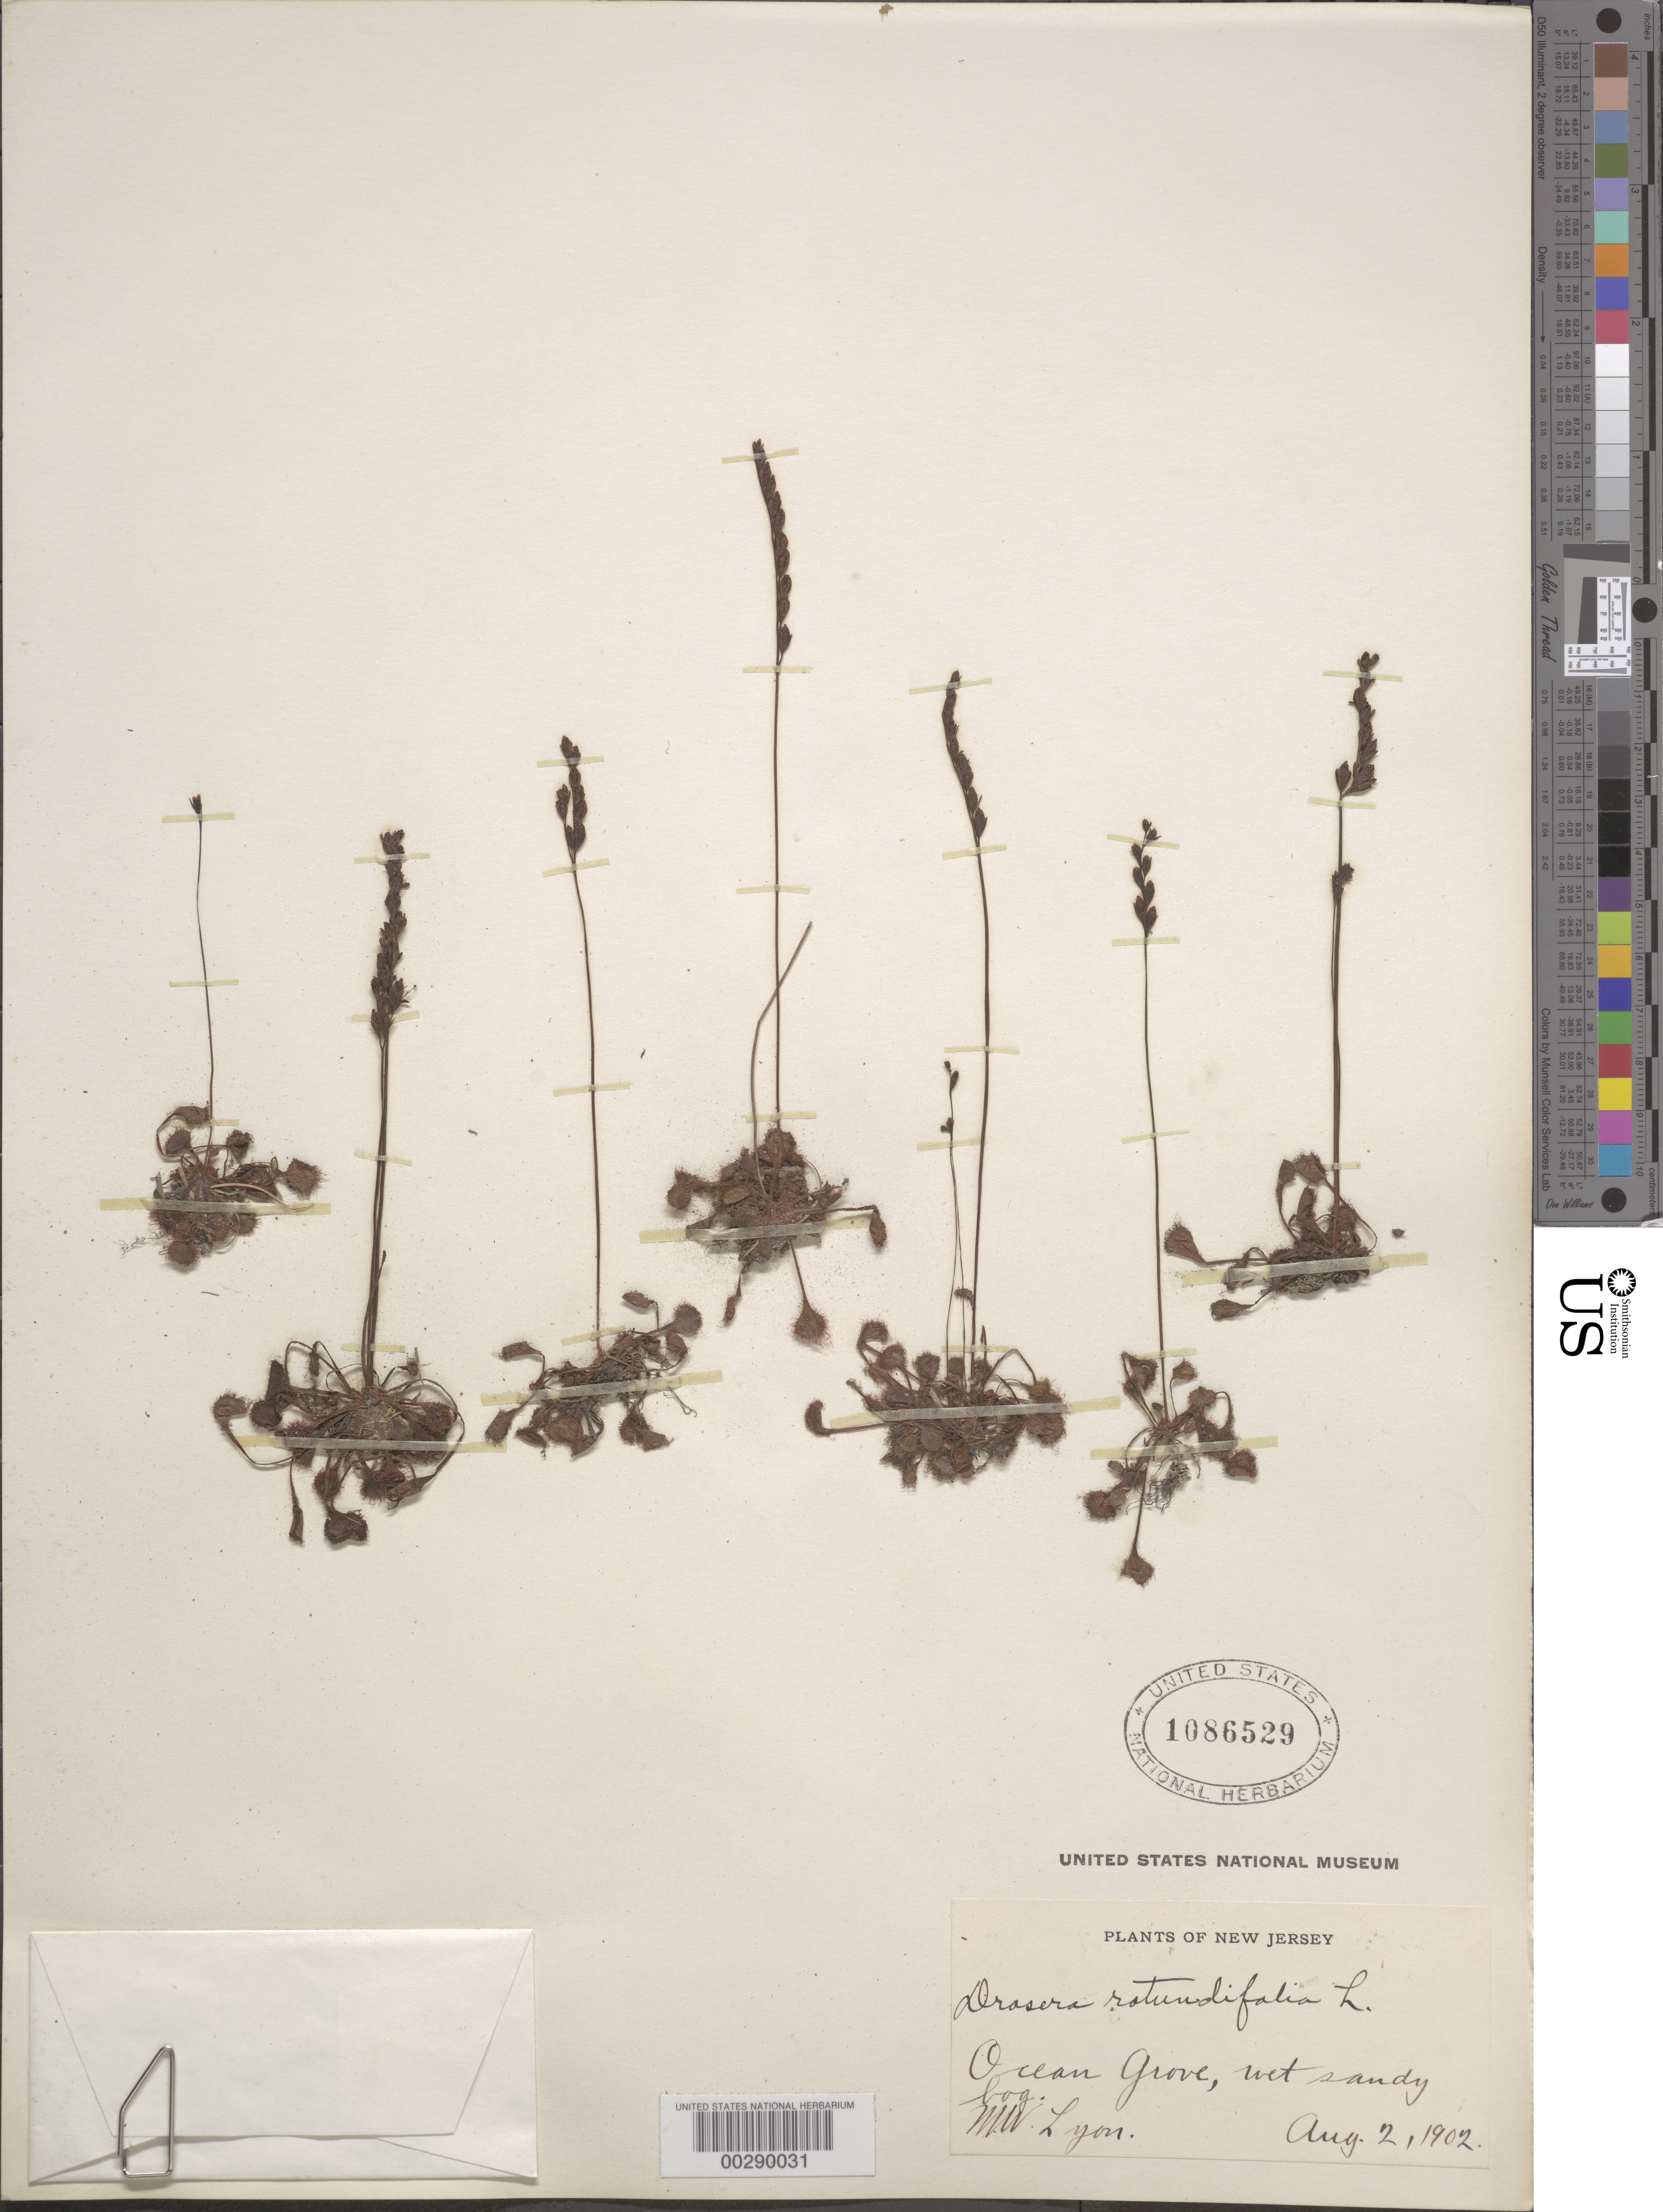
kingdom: Plantae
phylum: Tracheophyta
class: Magnoliopsida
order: Caryophyllales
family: Droseraceae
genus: Drosera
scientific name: Drosera rotundifolia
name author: L.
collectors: M. W. Lyon Jr.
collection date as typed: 02 Aug 1902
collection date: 1902-08-02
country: United States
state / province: New Jersey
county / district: Monmouth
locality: Ocean grove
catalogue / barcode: US 1086529